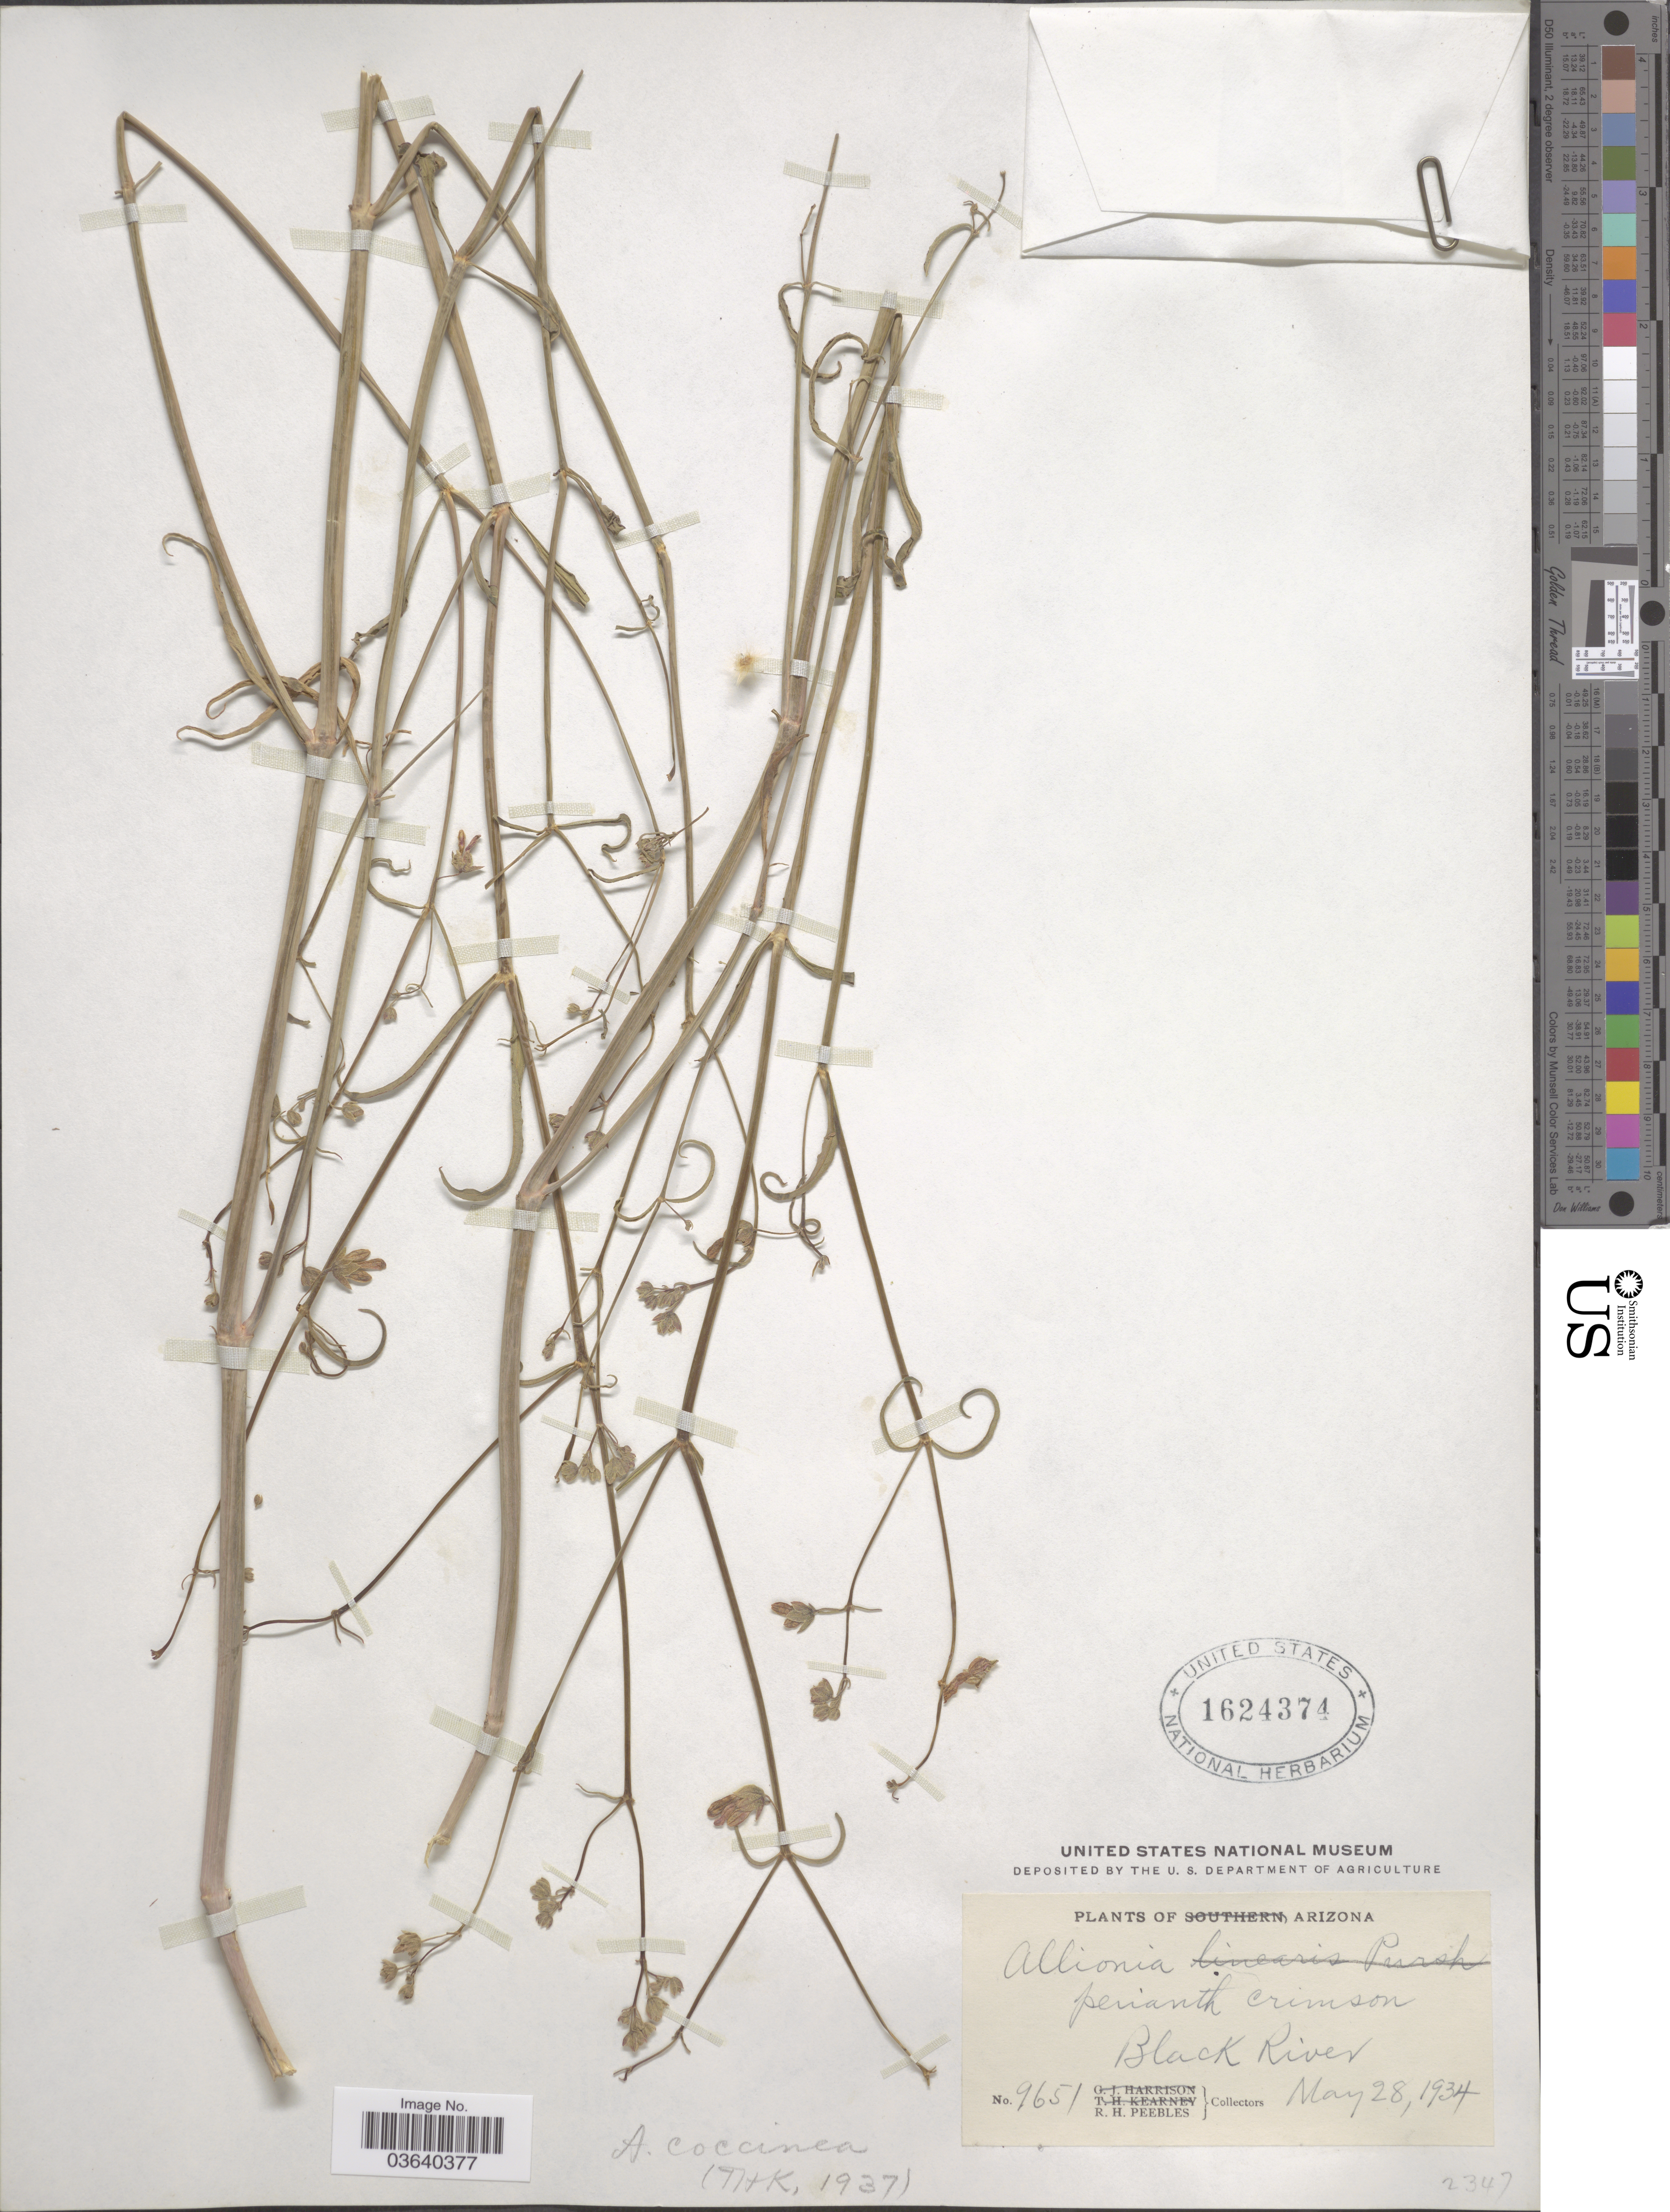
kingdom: Plantae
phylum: Tracheophyta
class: Magnoliopsida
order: Caryophyllales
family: Nyctaginaceae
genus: Mirabilis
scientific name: Mirabilis coccinea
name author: (Torr.) Benth. & Hook. f.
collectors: R. H. Peebles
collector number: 9651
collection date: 1934-05-28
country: United States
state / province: Arizona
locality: Penianth crimson. Black River.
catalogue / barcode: US 1624374